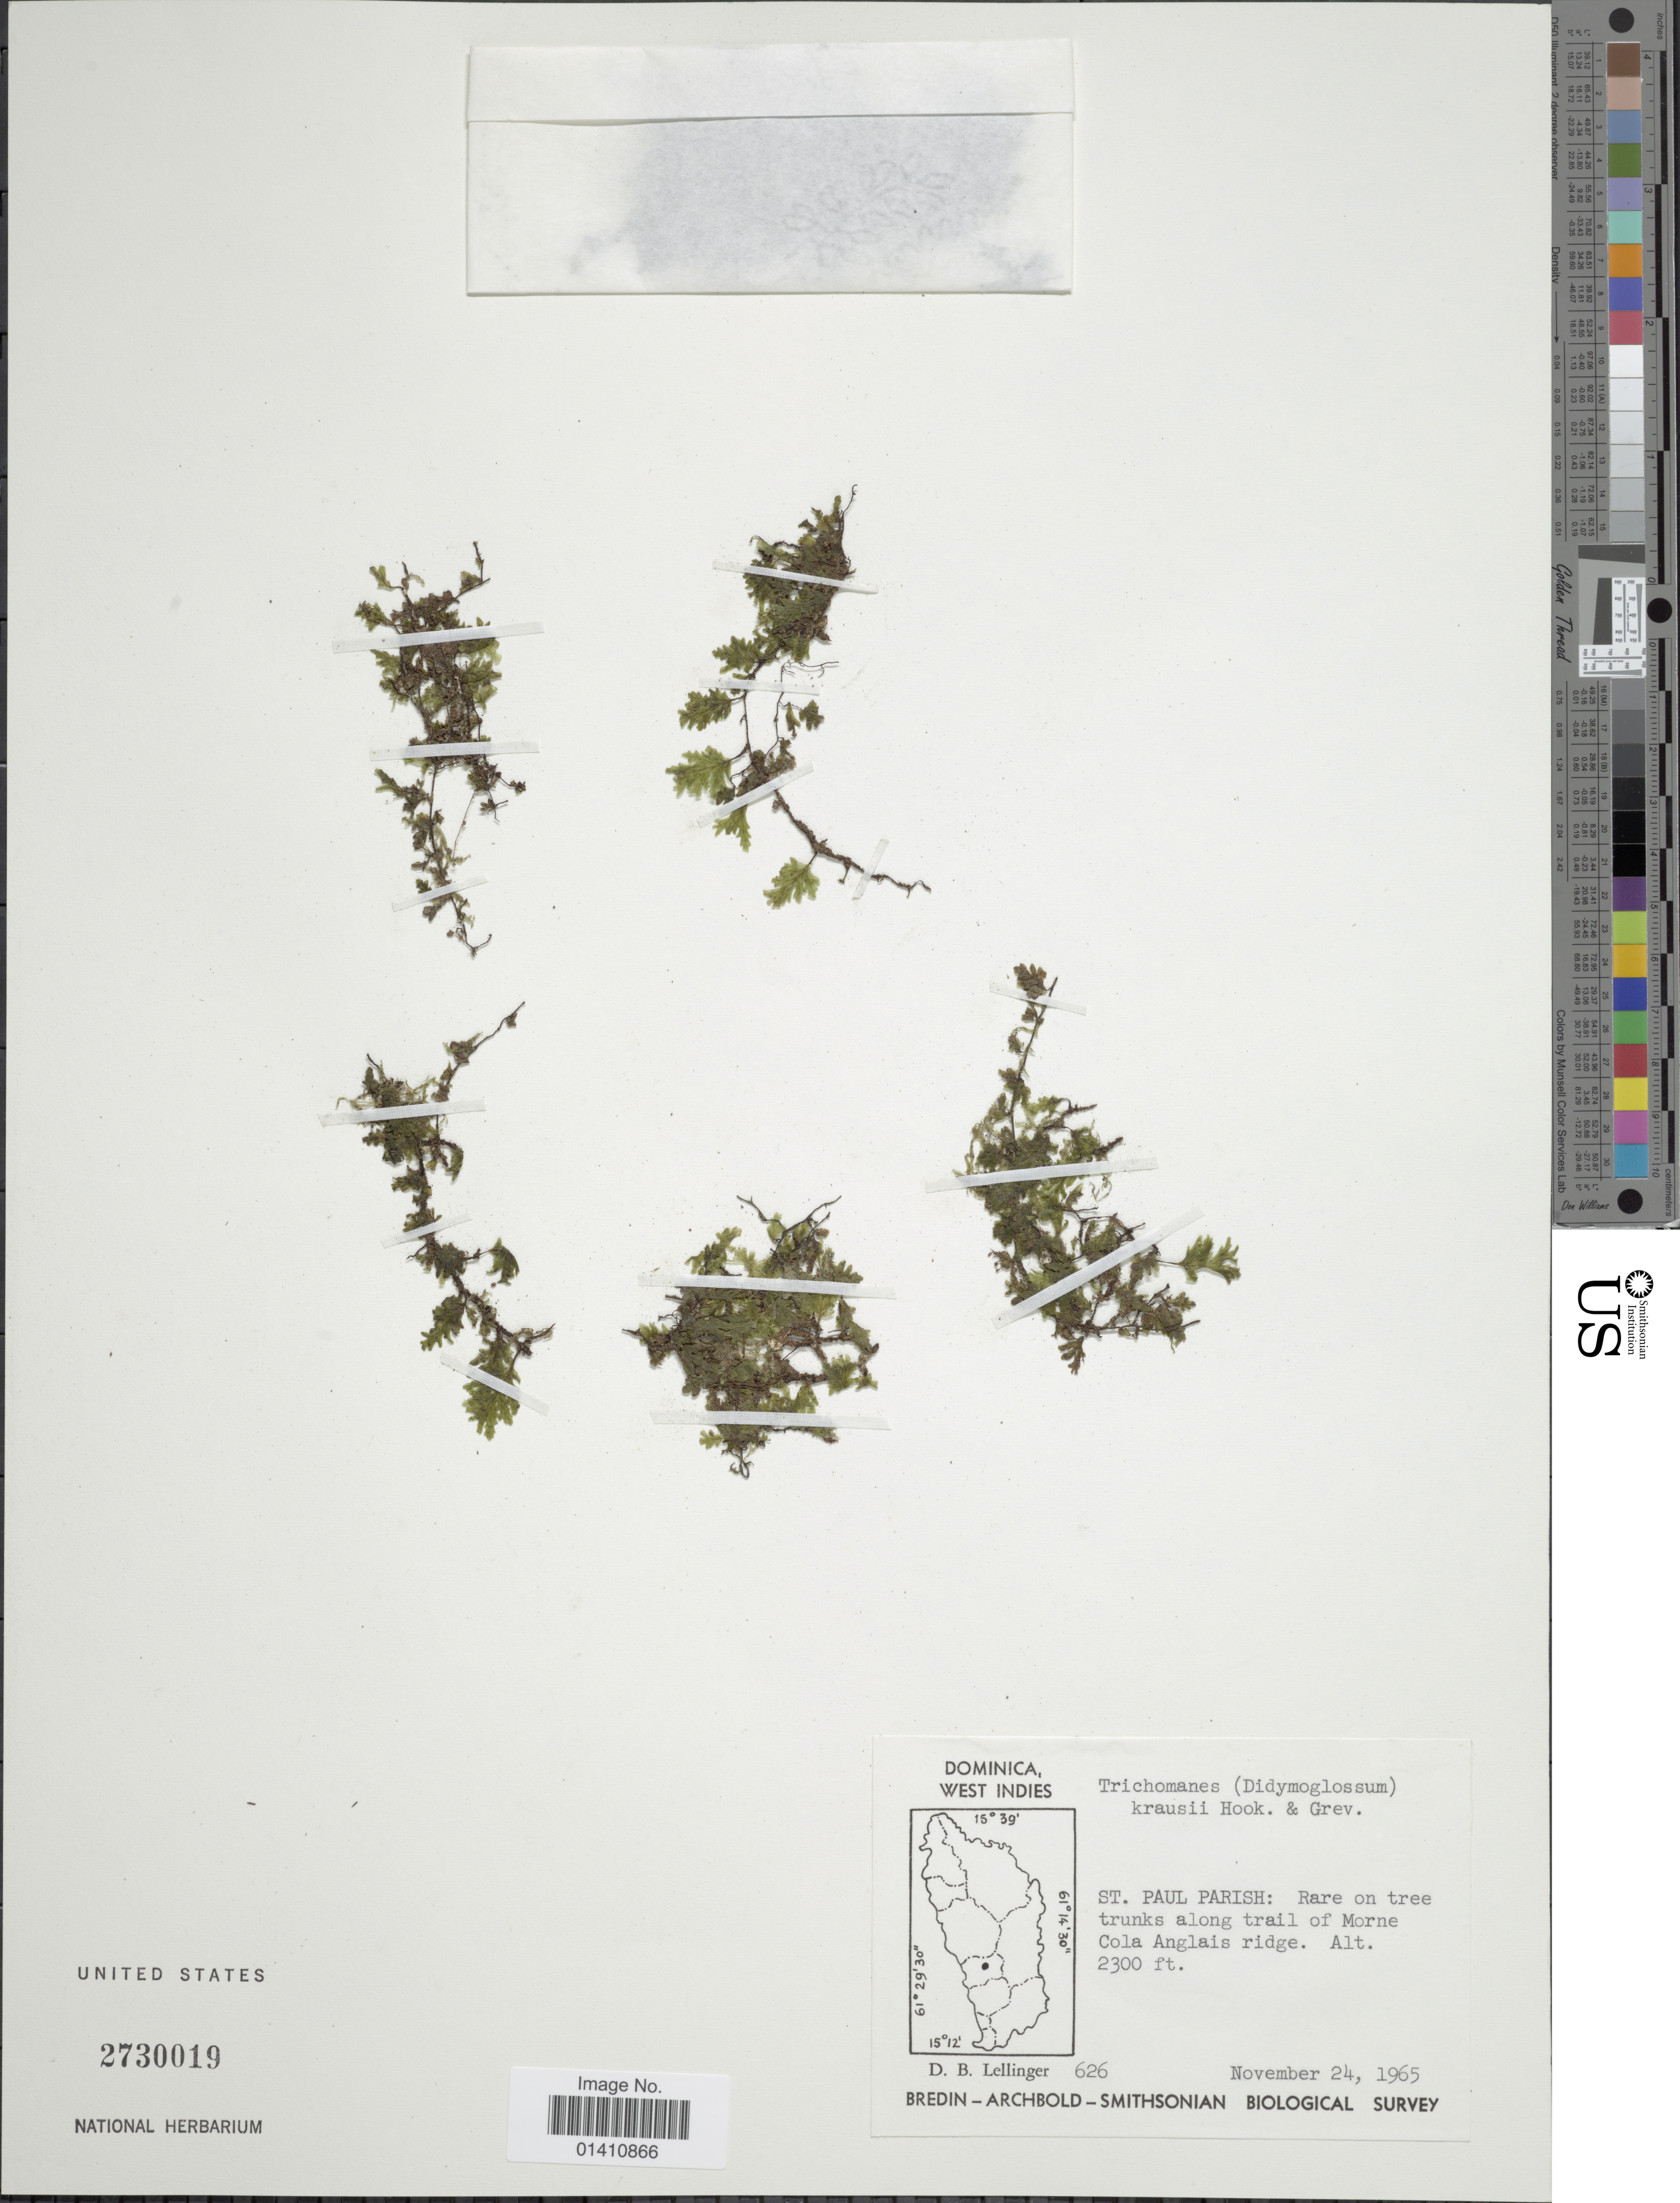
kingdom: Plantae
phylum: Tracheophyta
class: Polypodiopsida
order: Hymenophyllales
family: Hymenophyllaceae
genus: Didymoglossum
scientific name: Didymoglossum kraussii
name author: (Hook. & Grev.) C. Presl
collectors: D. B. Lellinger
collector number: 626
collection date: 1965-11-24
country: Dominica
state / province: St. Paul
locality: St. Paul Parish: Rare on tree trunks along trail of Morne COla Anglais ridge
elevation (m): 701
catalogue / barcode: US 2730019